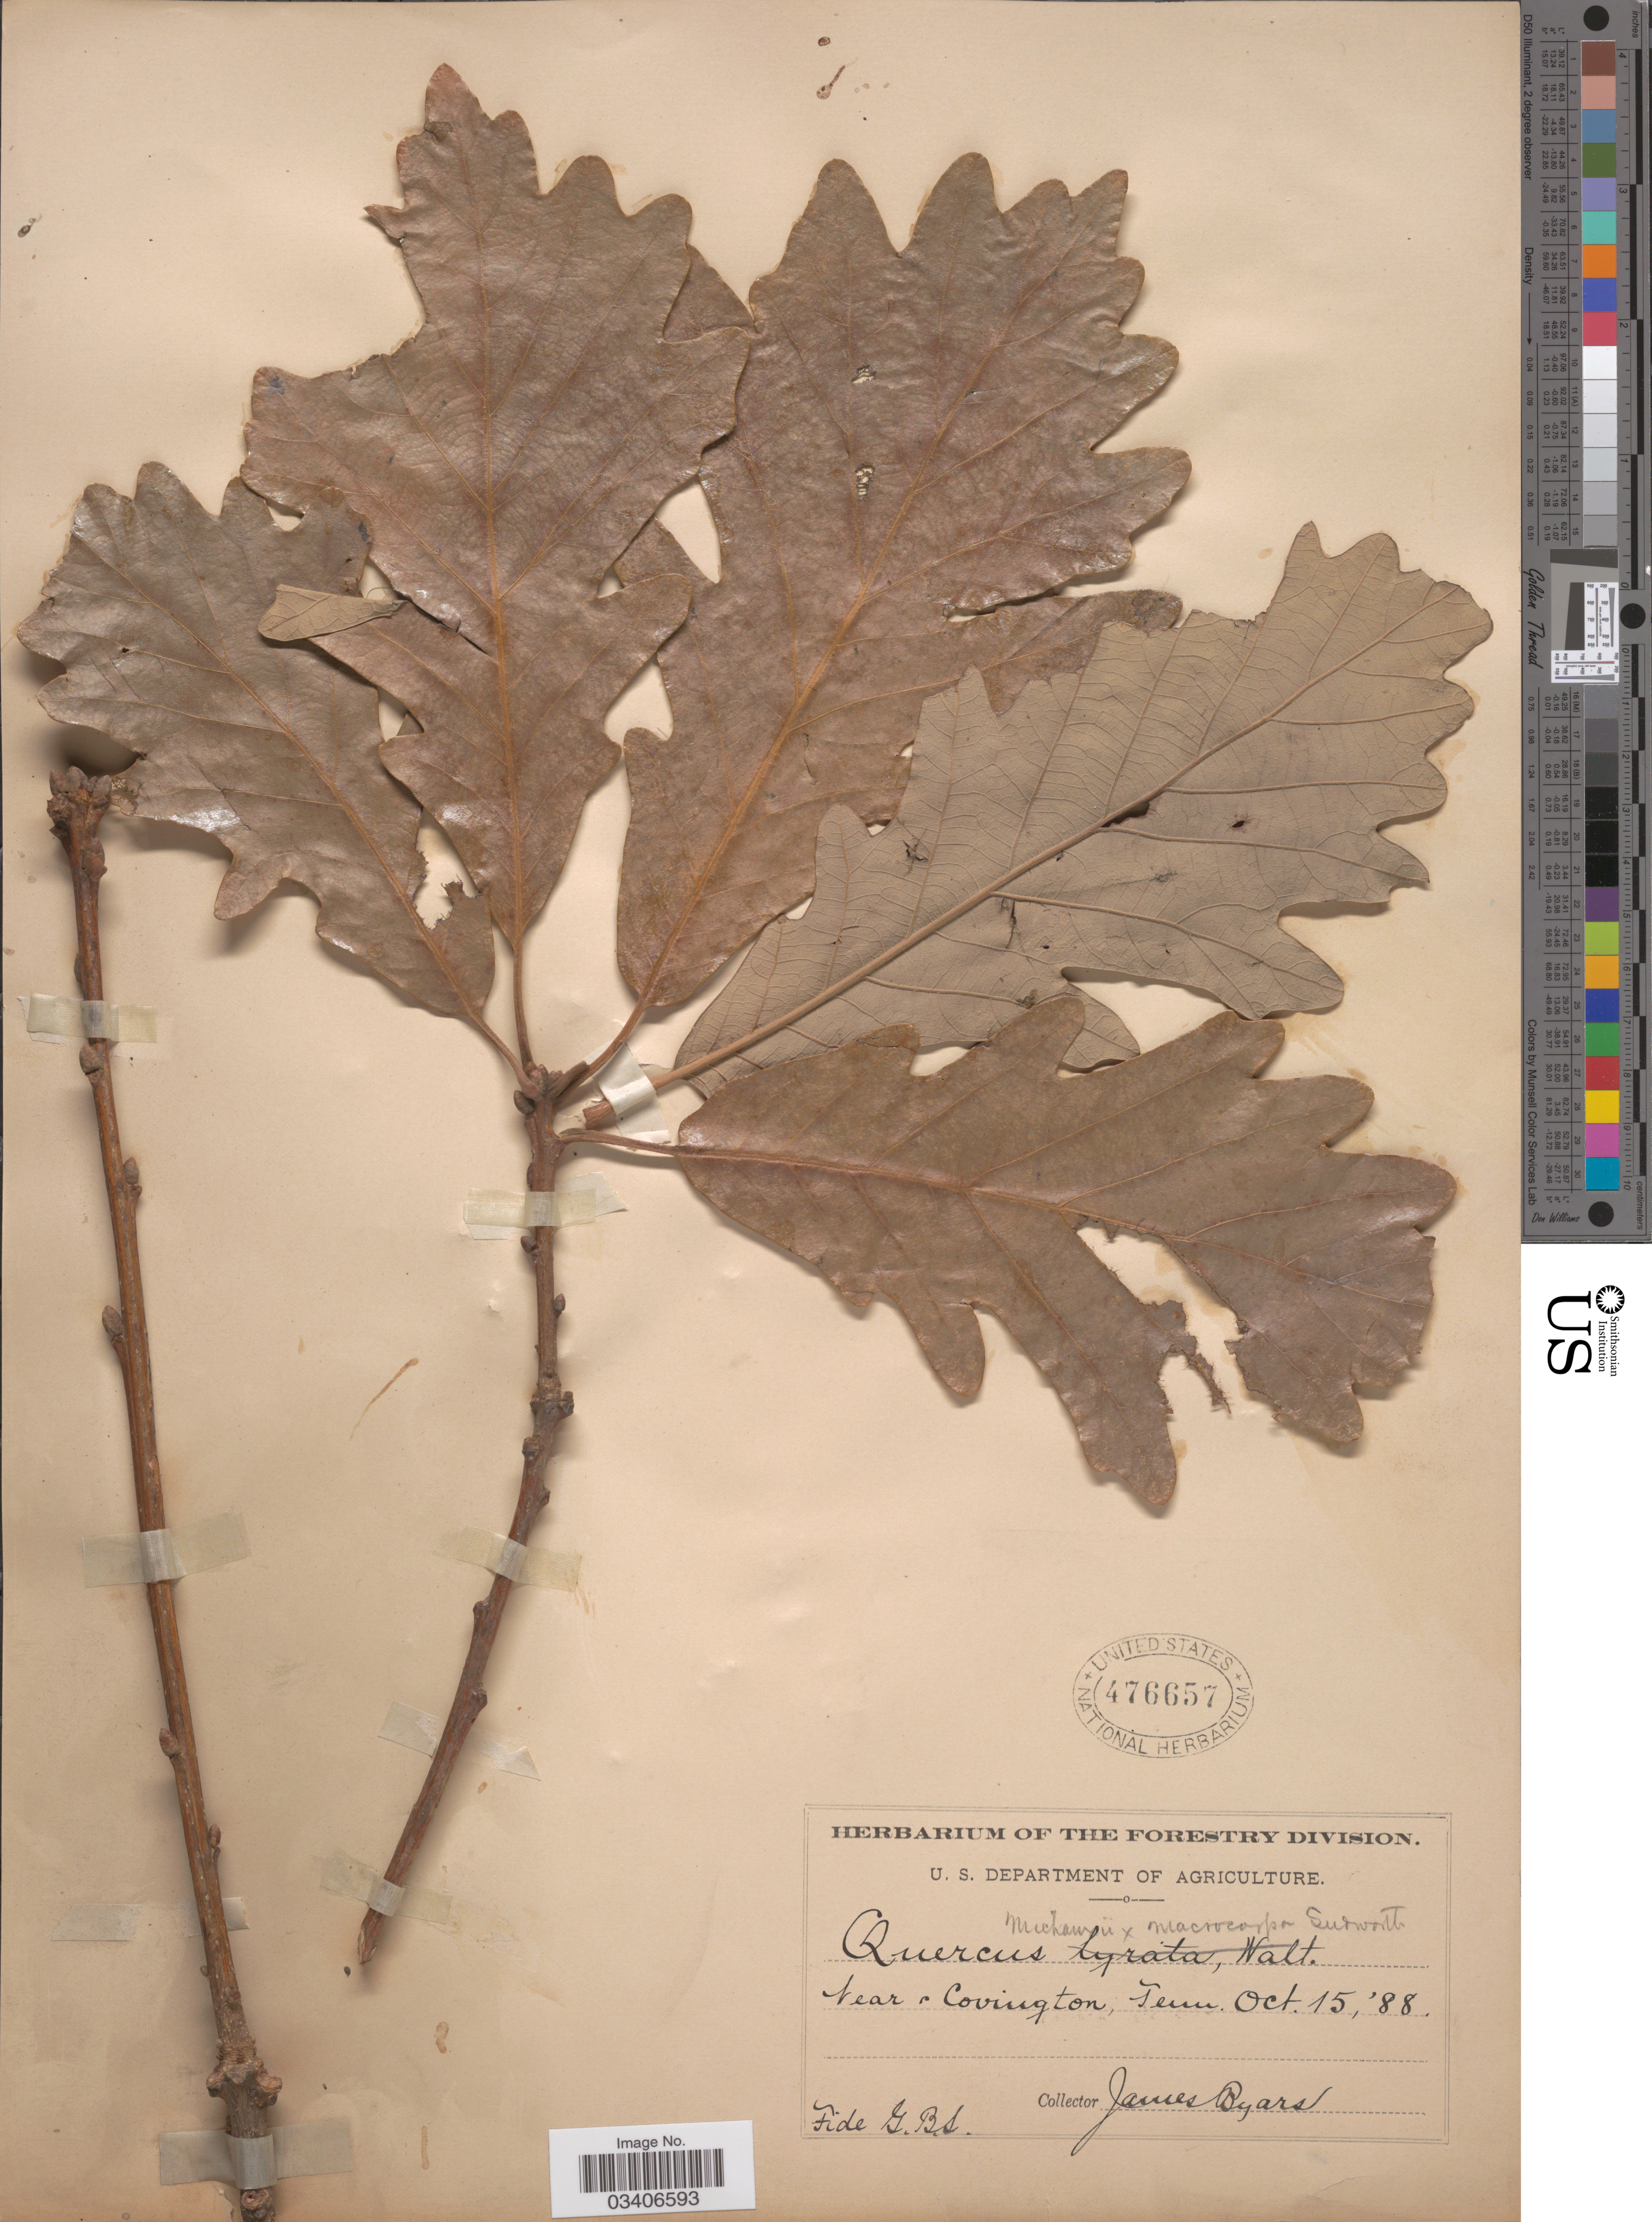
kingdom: Plantae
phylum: Tracheophyta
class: Magnoliopsida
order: Fagales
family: Fagaceae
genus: Quercus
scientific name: Quercus x byarsii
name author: Sudw. ex Trel.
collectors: J. Byars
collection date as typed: Transcribed d/m/y: 15/10/88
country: United States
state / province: Tennessee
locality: Near Covington.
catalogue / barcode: US 476657